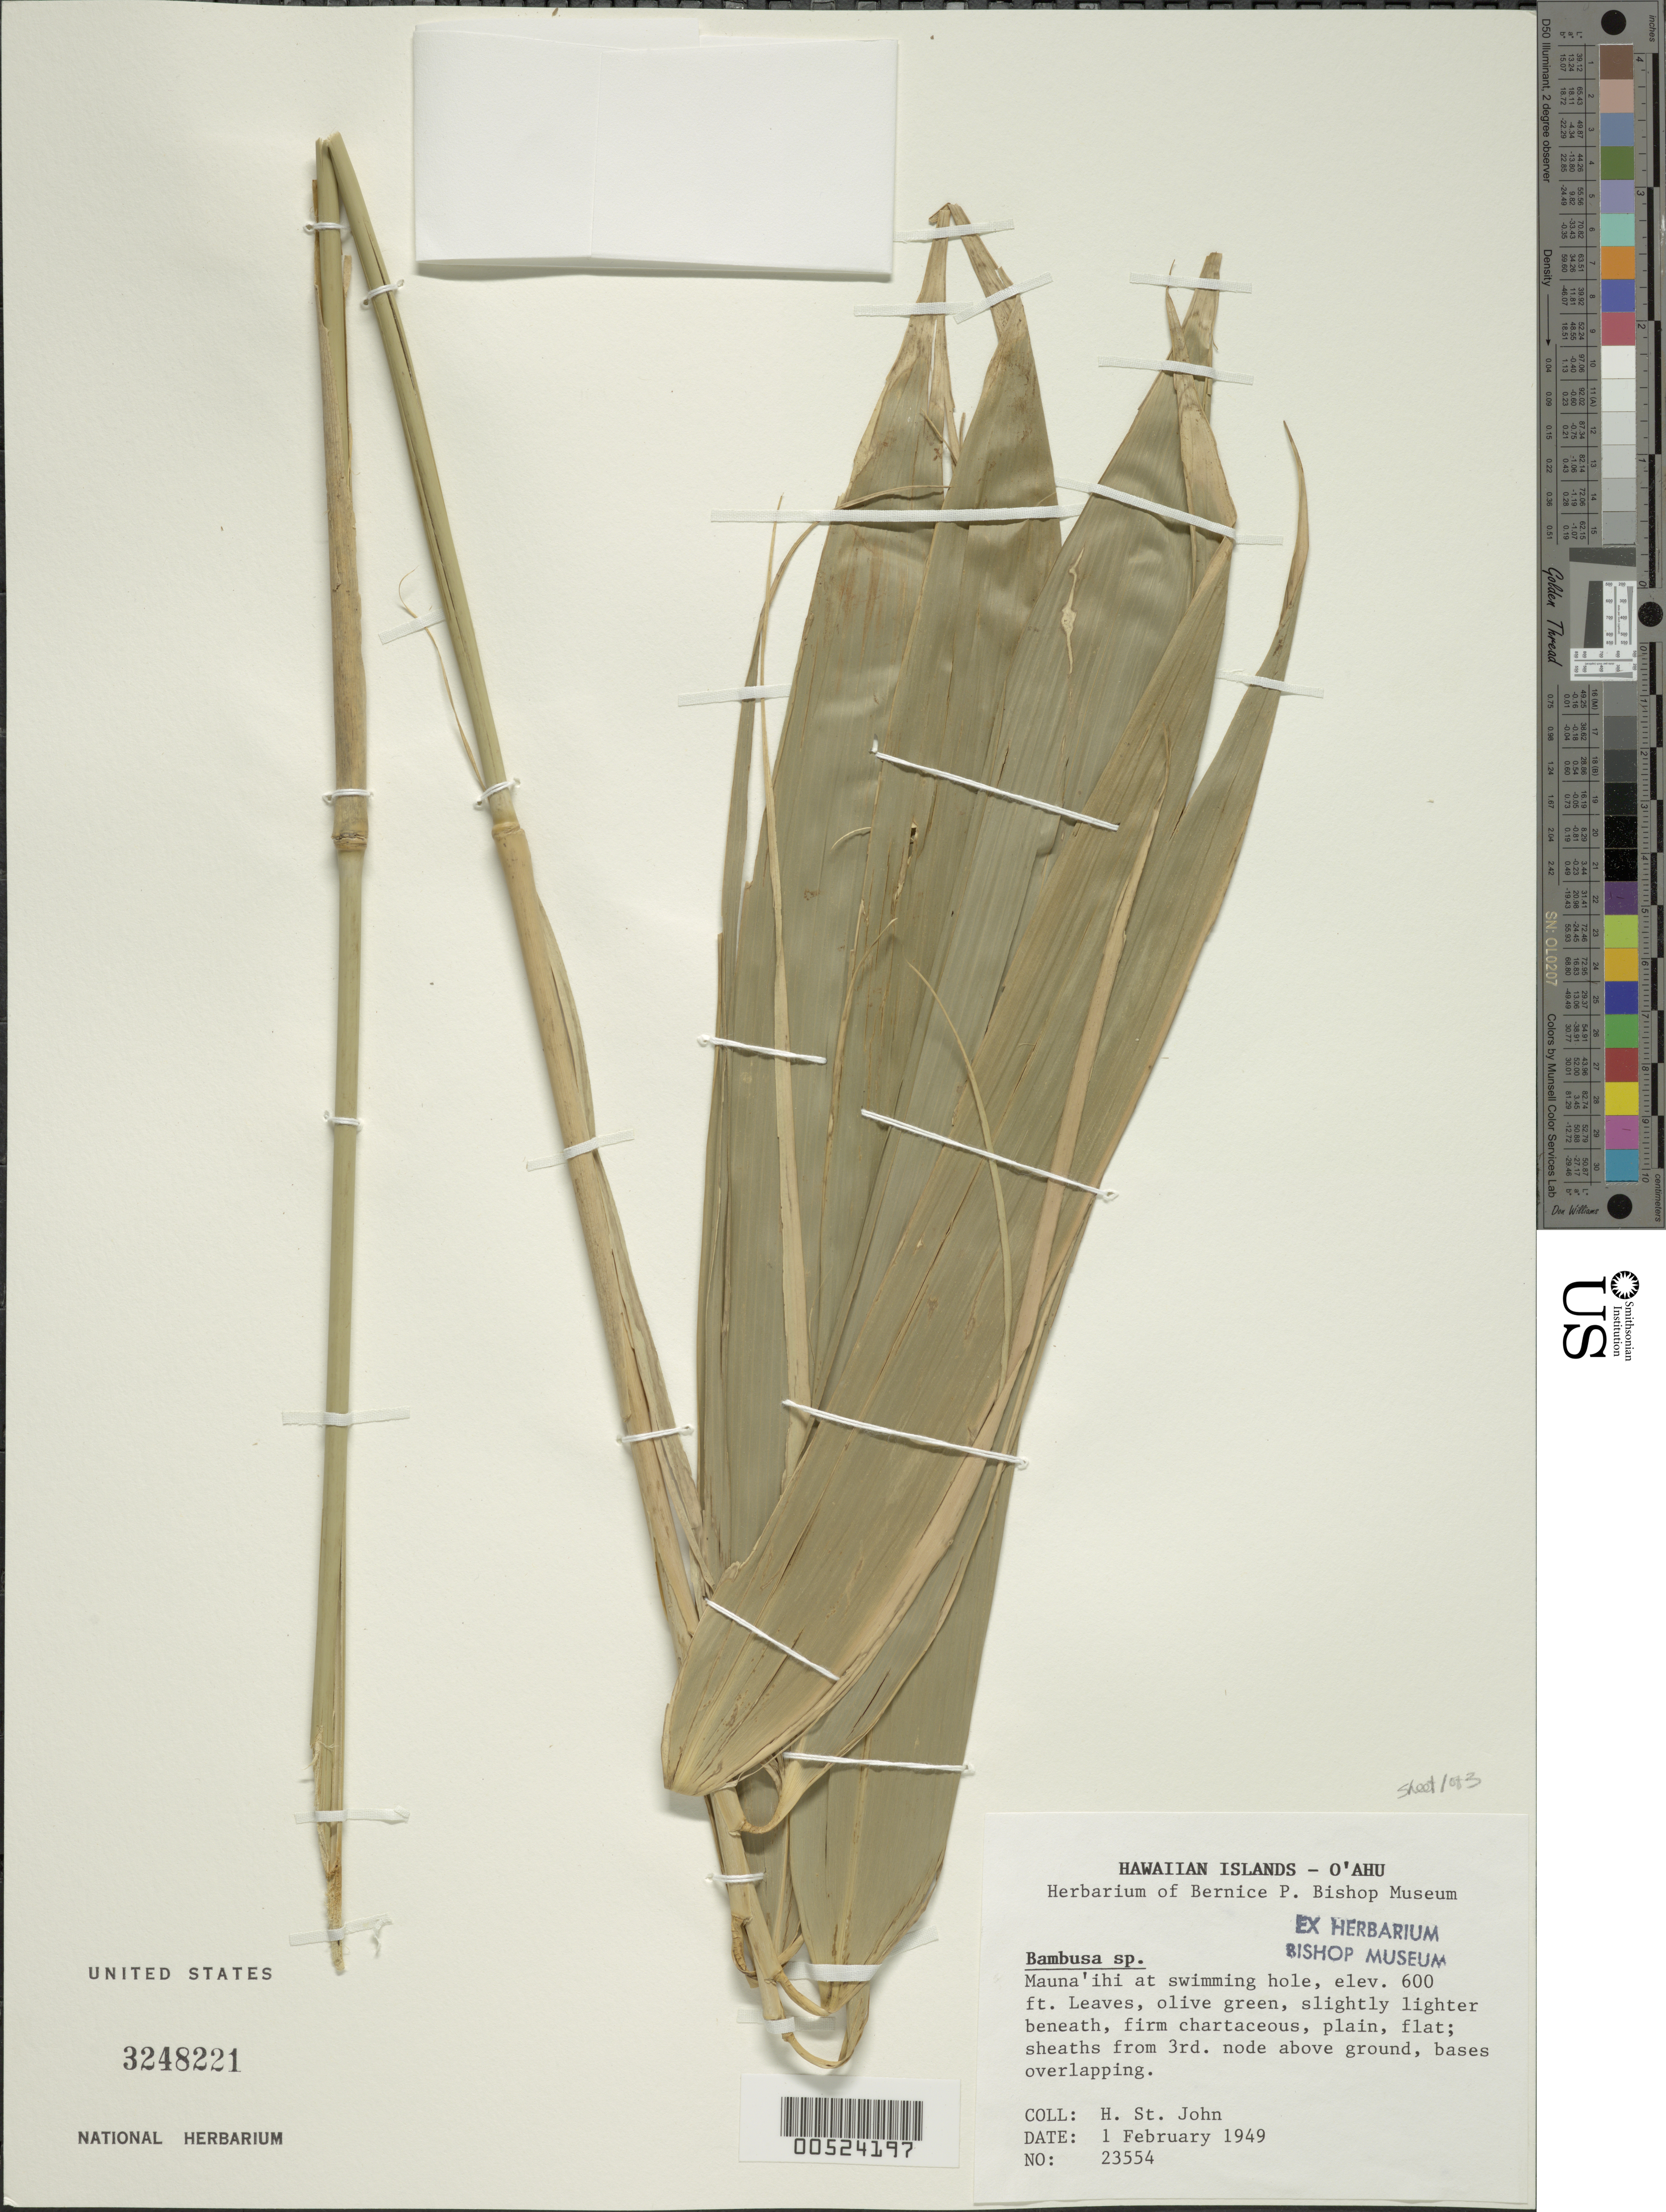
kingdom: Plantae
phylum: Tracheophyta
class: Liliopsida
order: Poales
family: Poaceae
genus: Schizostachyum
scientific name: Schizostachyum glaucifolium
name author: (Rupr.) Munro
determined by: Staples, G. W.; Herbst, D. R.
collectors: H. St. John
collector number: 23554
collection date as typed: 1 Feb 1949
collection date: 1949-02-01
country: United States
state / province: Hawaii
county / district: Honolulu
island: Oahu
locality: Mauna'ihi at swimming hole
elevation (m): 183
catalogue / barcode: US 3248221